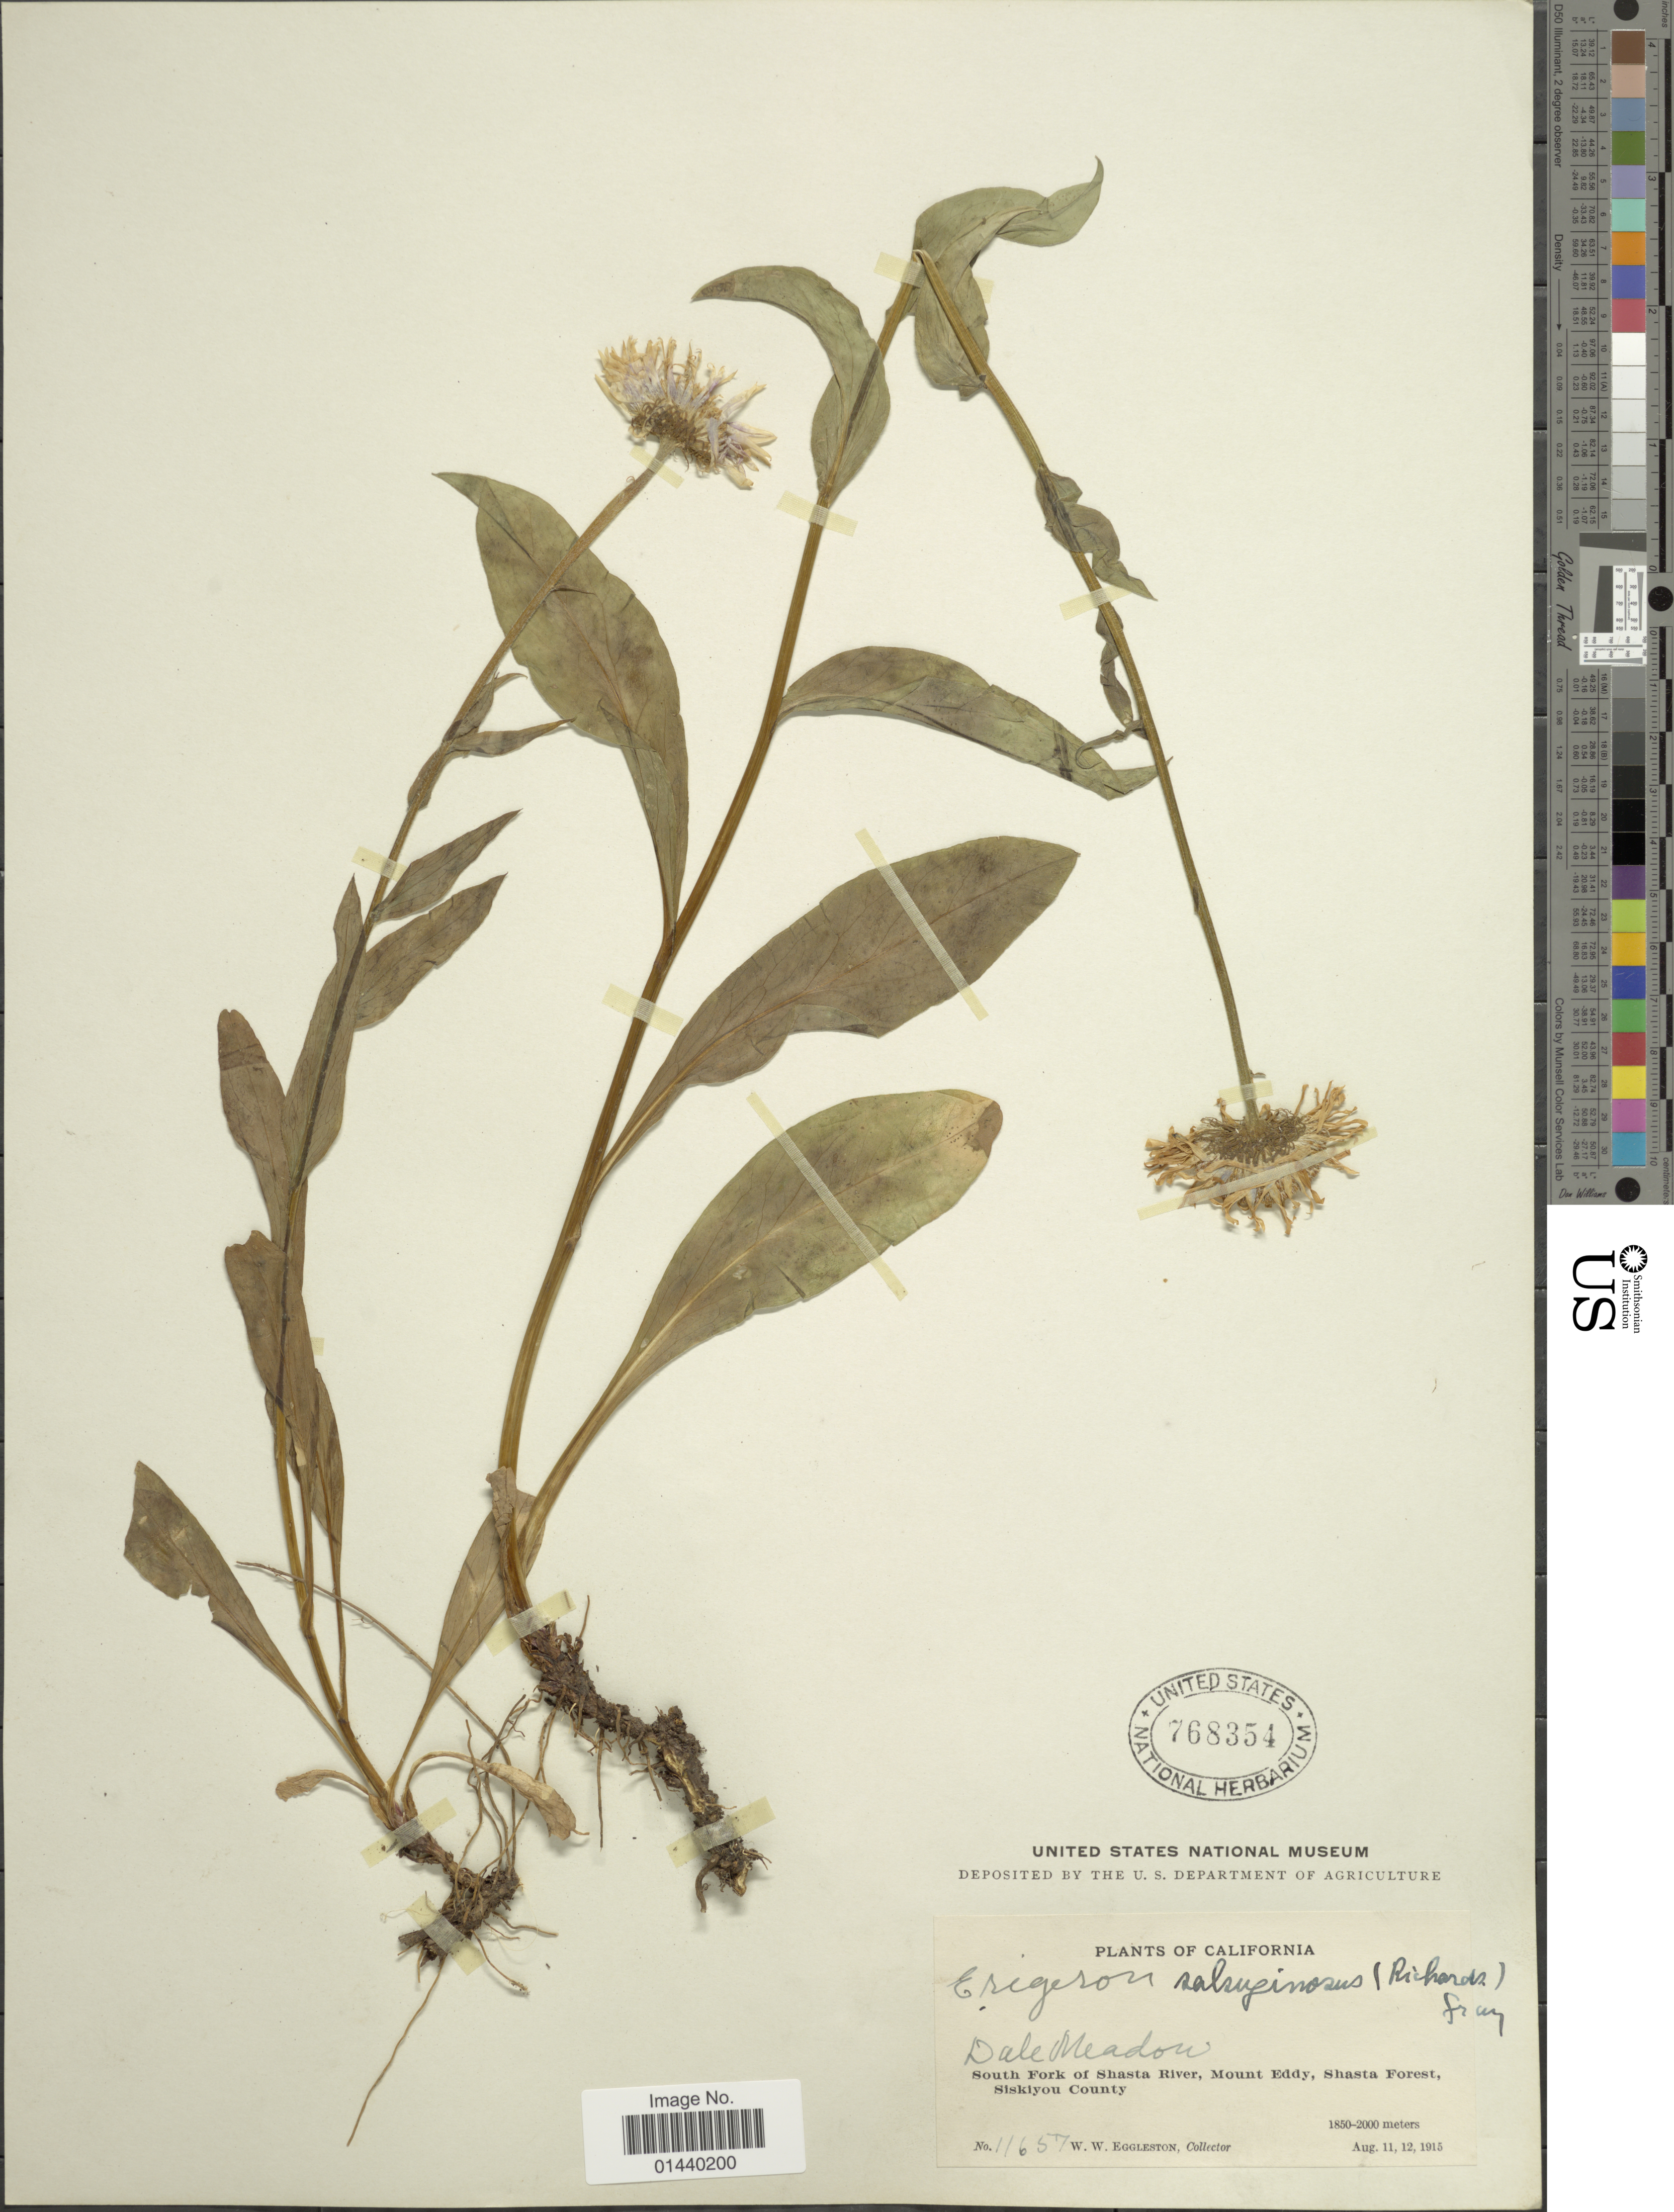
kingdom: Plantae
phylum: Tracheophyta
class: Magnoliopsida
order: Asterales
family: Asteraceae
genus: Erigeron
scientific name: Erigeron salsuginosus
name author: (Richardson ex R. Br.) A. Gray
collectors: W. W. Eggleston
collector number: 11657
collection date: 1915-08-11/1915-08-12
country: United States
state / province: California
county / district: Siskiyou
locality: South Fork of Shasta River, Mount Eddy, Shasta Forest, Siskiyou County.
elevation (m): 1850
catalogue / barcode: US 768354